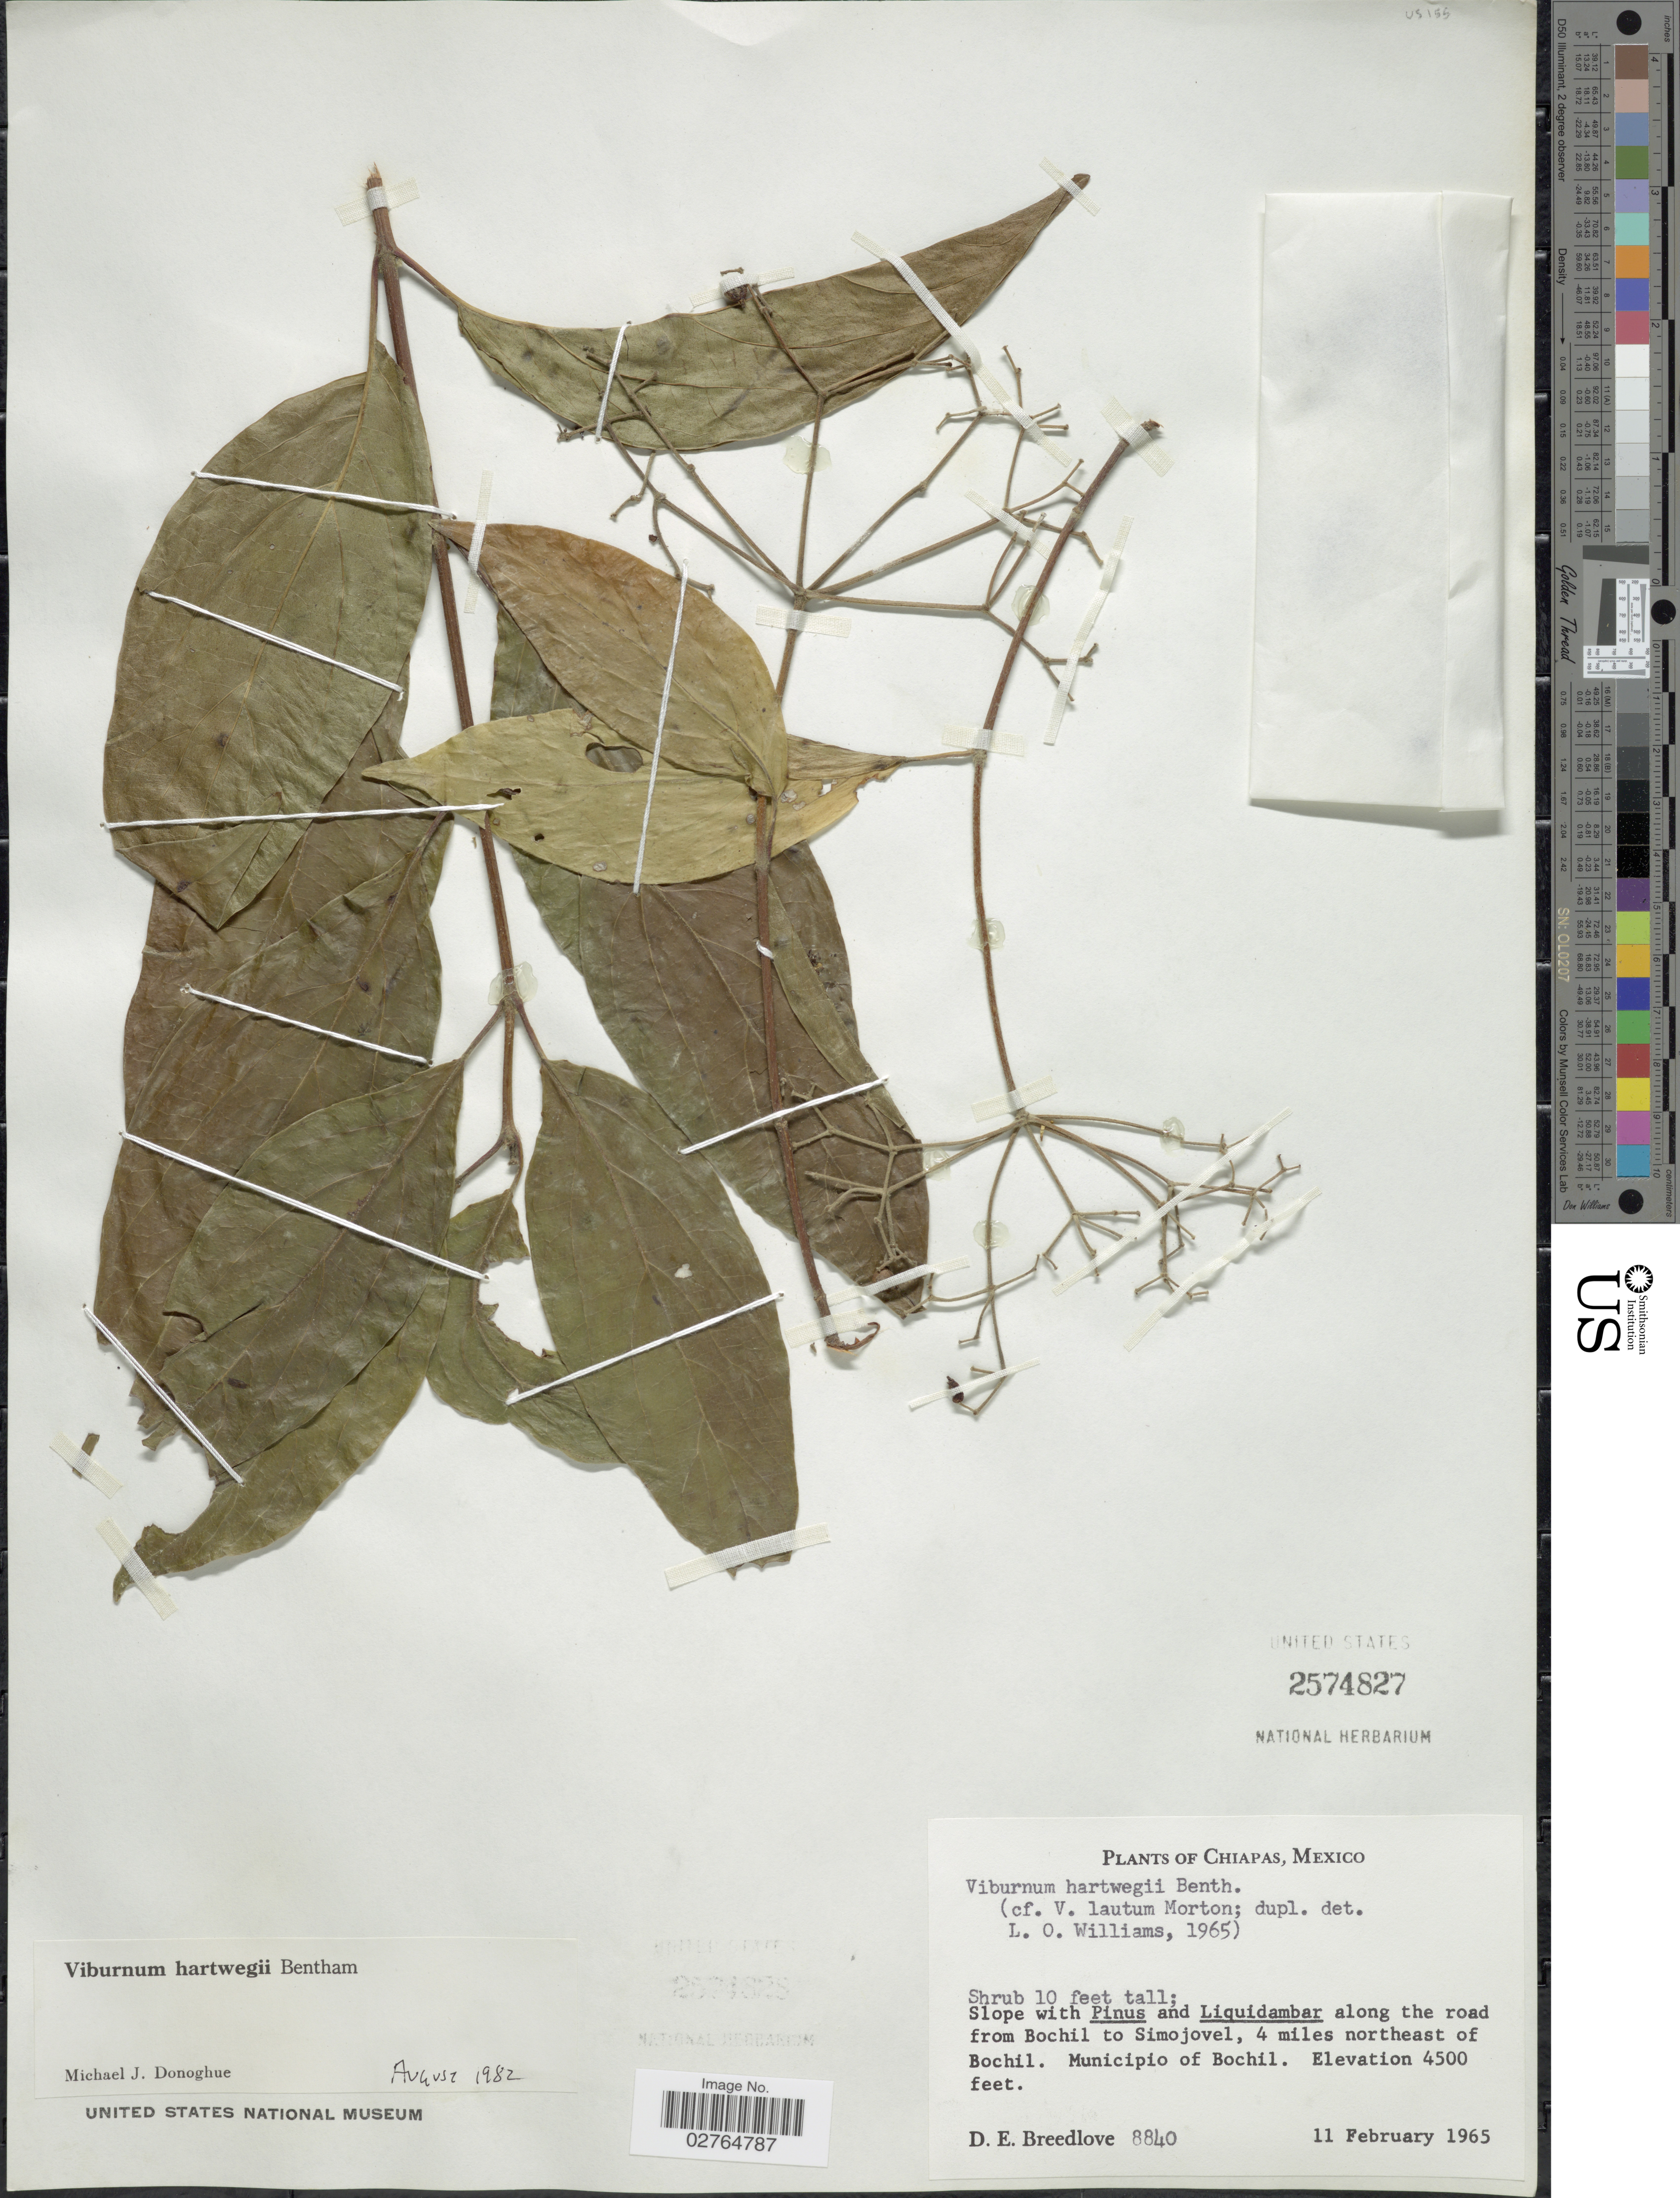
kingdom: Plantae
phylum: Tracheophyta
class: Magnoliopsida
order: Dipsacales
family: Viburnaceae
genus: Viburnum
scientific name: Viburnum hartwegii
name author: Benth.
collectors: D. E. Breedlove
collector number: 8840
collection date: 1965-02-11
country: Mexico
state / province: Chiapas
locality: Along the road from Bochil to Simojovel, 4 miles northeast of Bochil. Municipio of Bochil.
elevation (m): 1372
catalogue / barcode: US 2574827